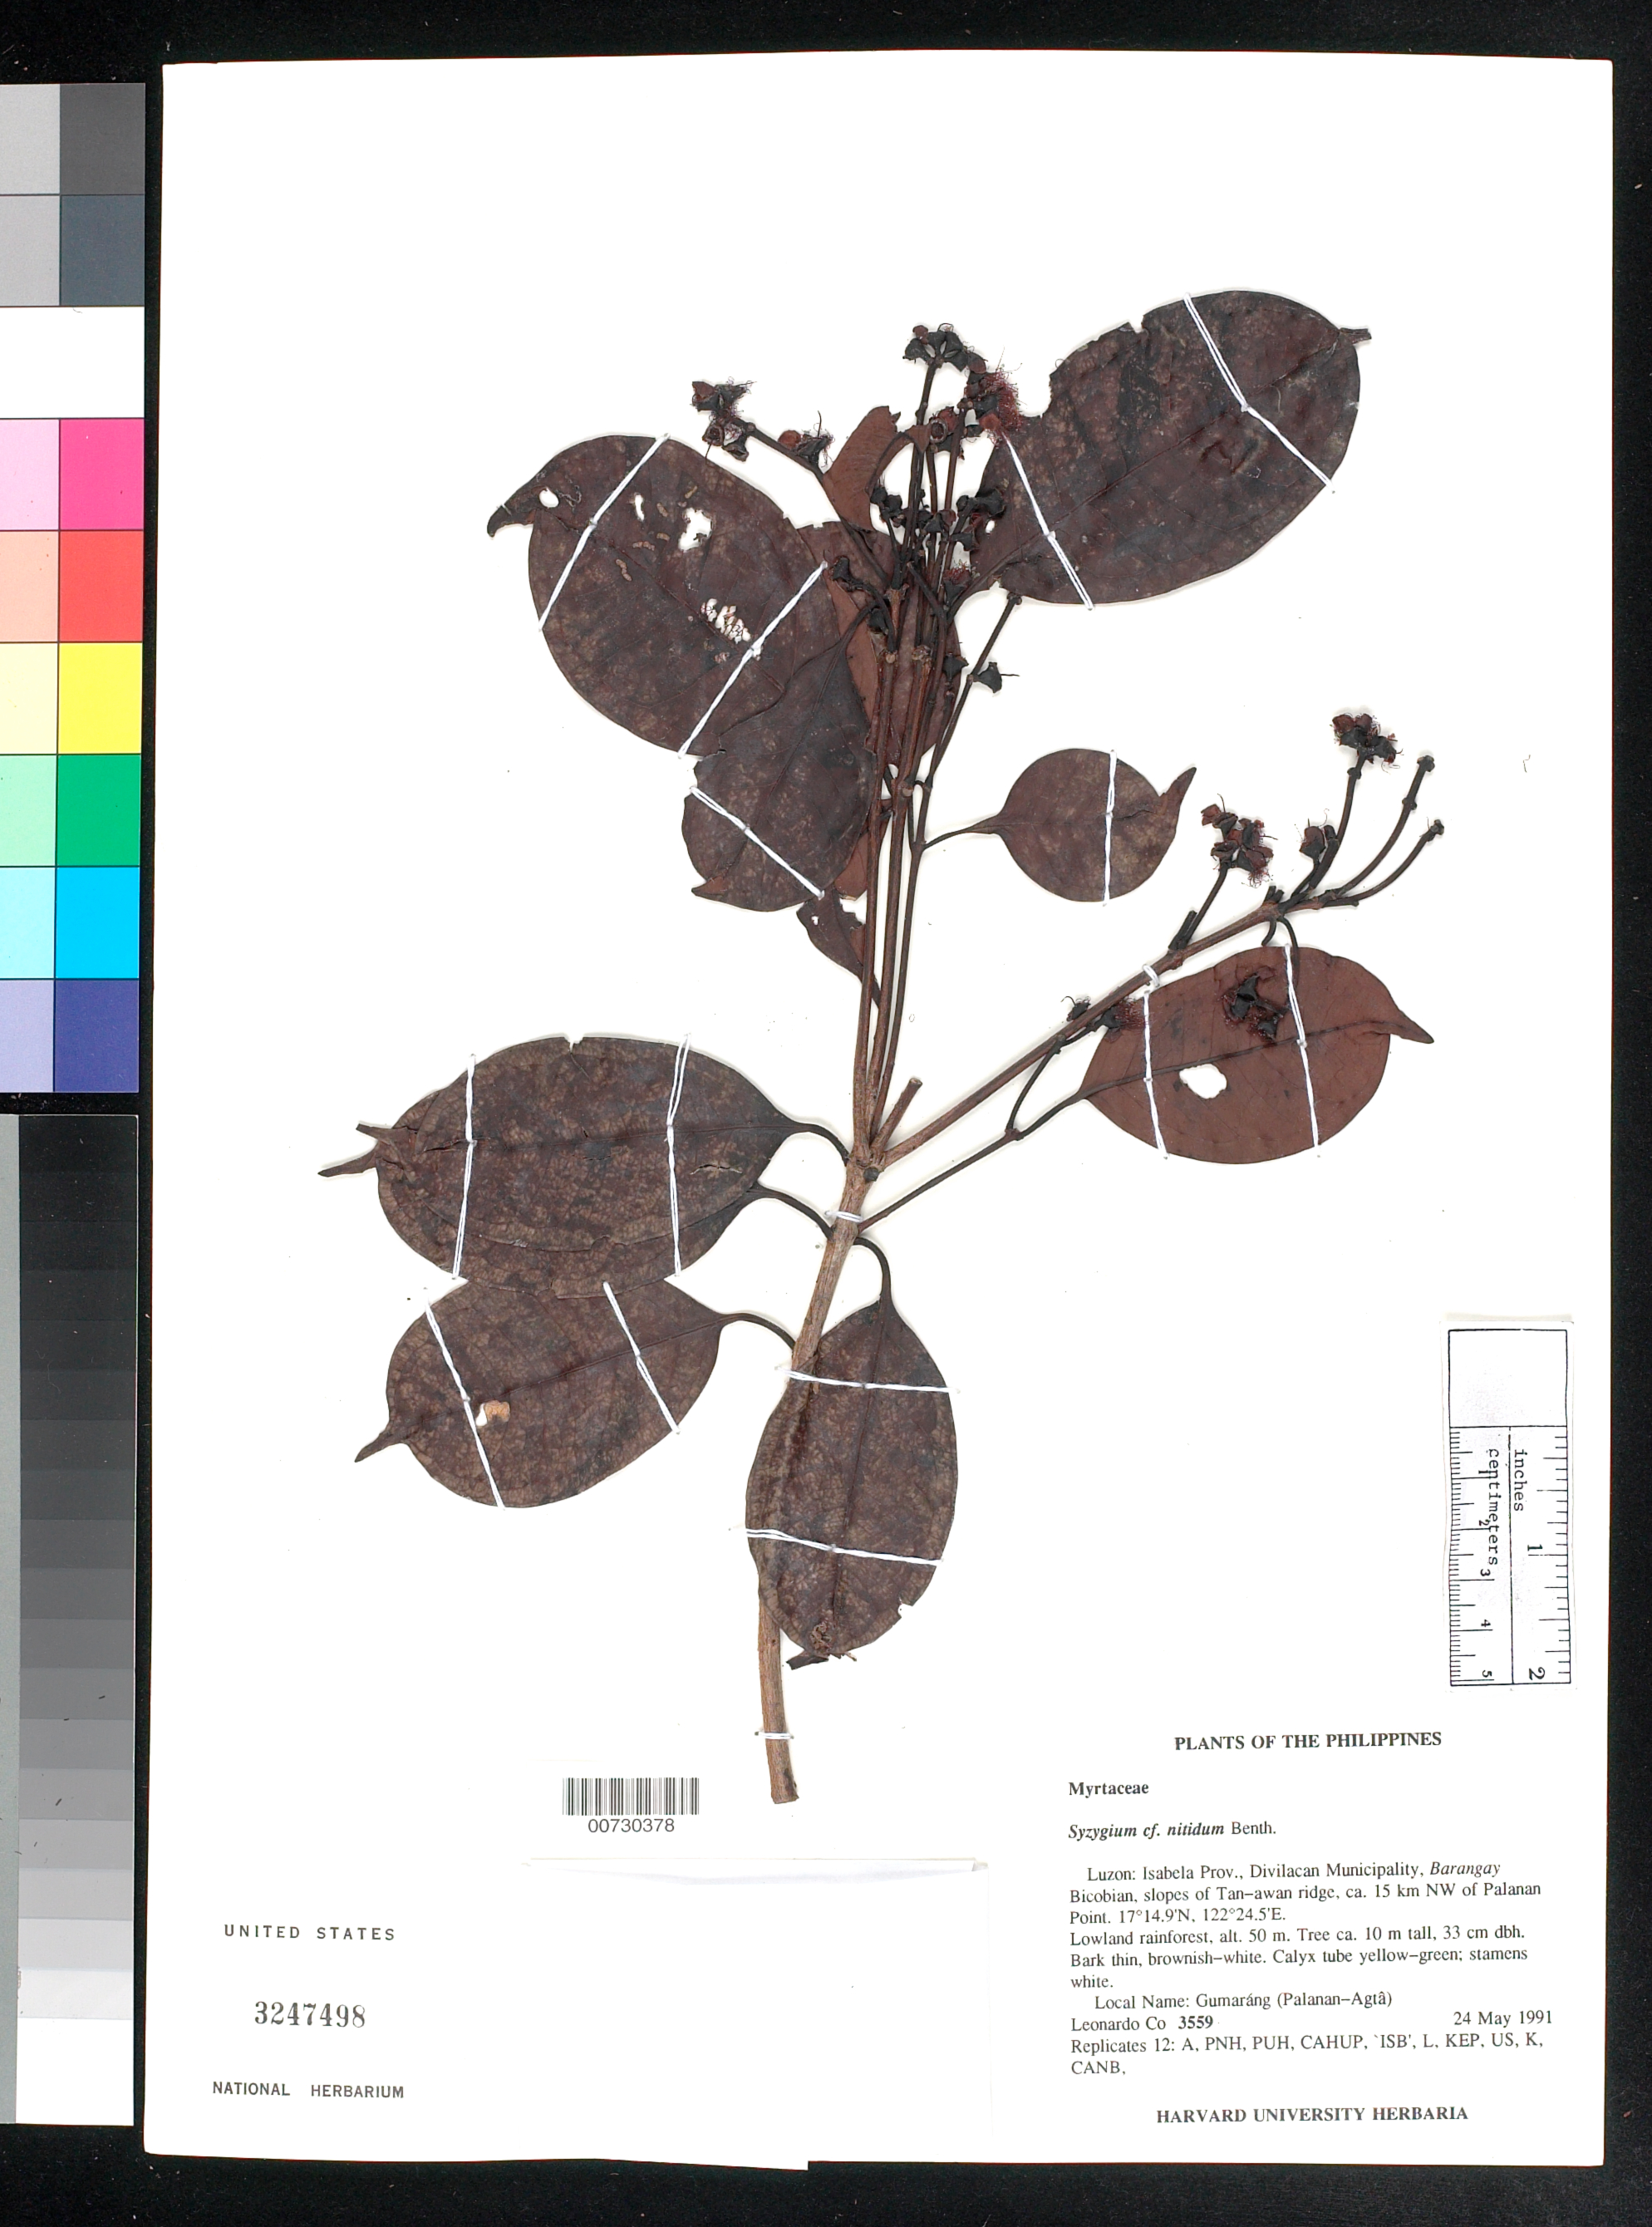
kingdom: Plantae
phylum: Tracheophyta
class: Magnoliopsida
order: Myrtales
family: Myrtaceae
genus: Syzygium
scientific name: Syzygium nitidum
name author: Benth.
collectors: L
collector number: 3559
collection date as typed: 24 May 1991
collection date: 1991-05-24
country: Philippines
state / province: Cagayan Valley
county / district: Isabela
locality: Barangay Bicobian, slopes of Tan-awan ridge, ca. 15 km NW of Palanan Point. 17°14.9'N, 122°24.5'E.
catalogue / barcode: US 3247498